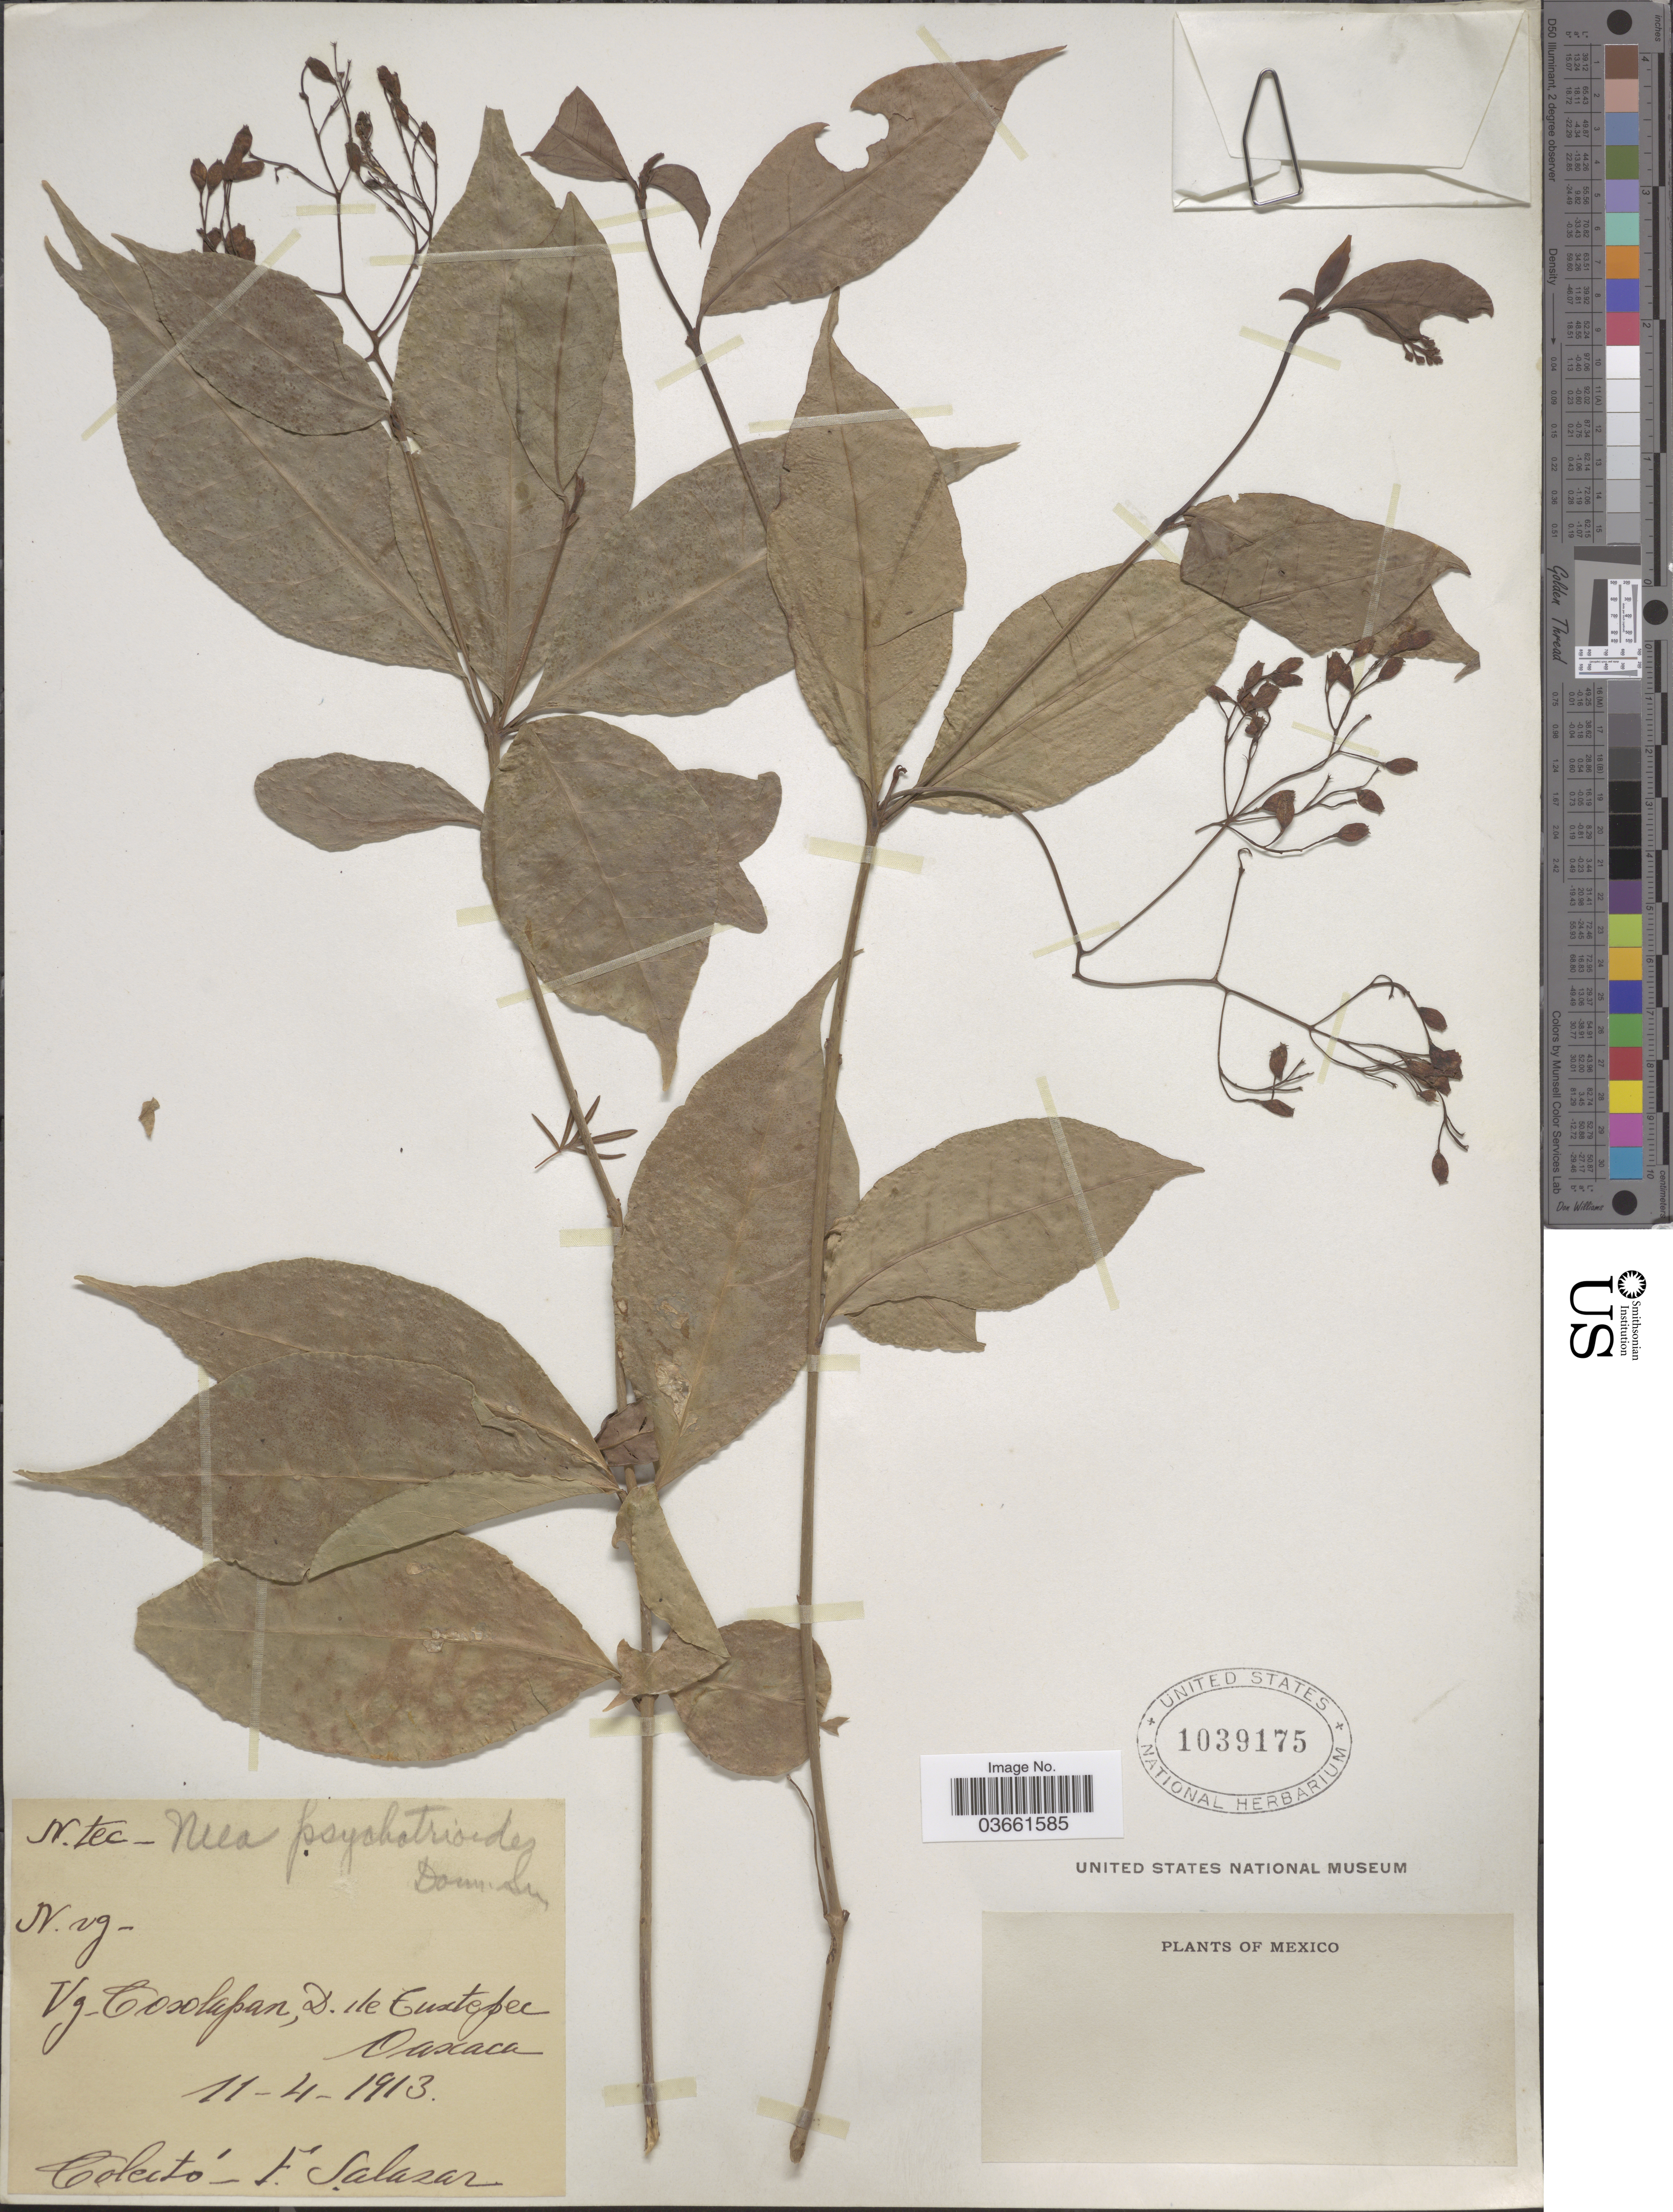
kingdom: Plantae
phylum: Tracheophyta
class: Magnoliopsida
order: Caryophyllales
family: Nyctaginaceae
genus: Neea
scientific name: Neea psychotrioides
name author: Donn. Sm.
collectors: F. Salazar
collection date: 1913-04-11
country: Mexico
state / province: Oaxaca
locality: Vg - Cosolapan, D. ile Tuxtepec.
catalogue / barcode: US 1039175